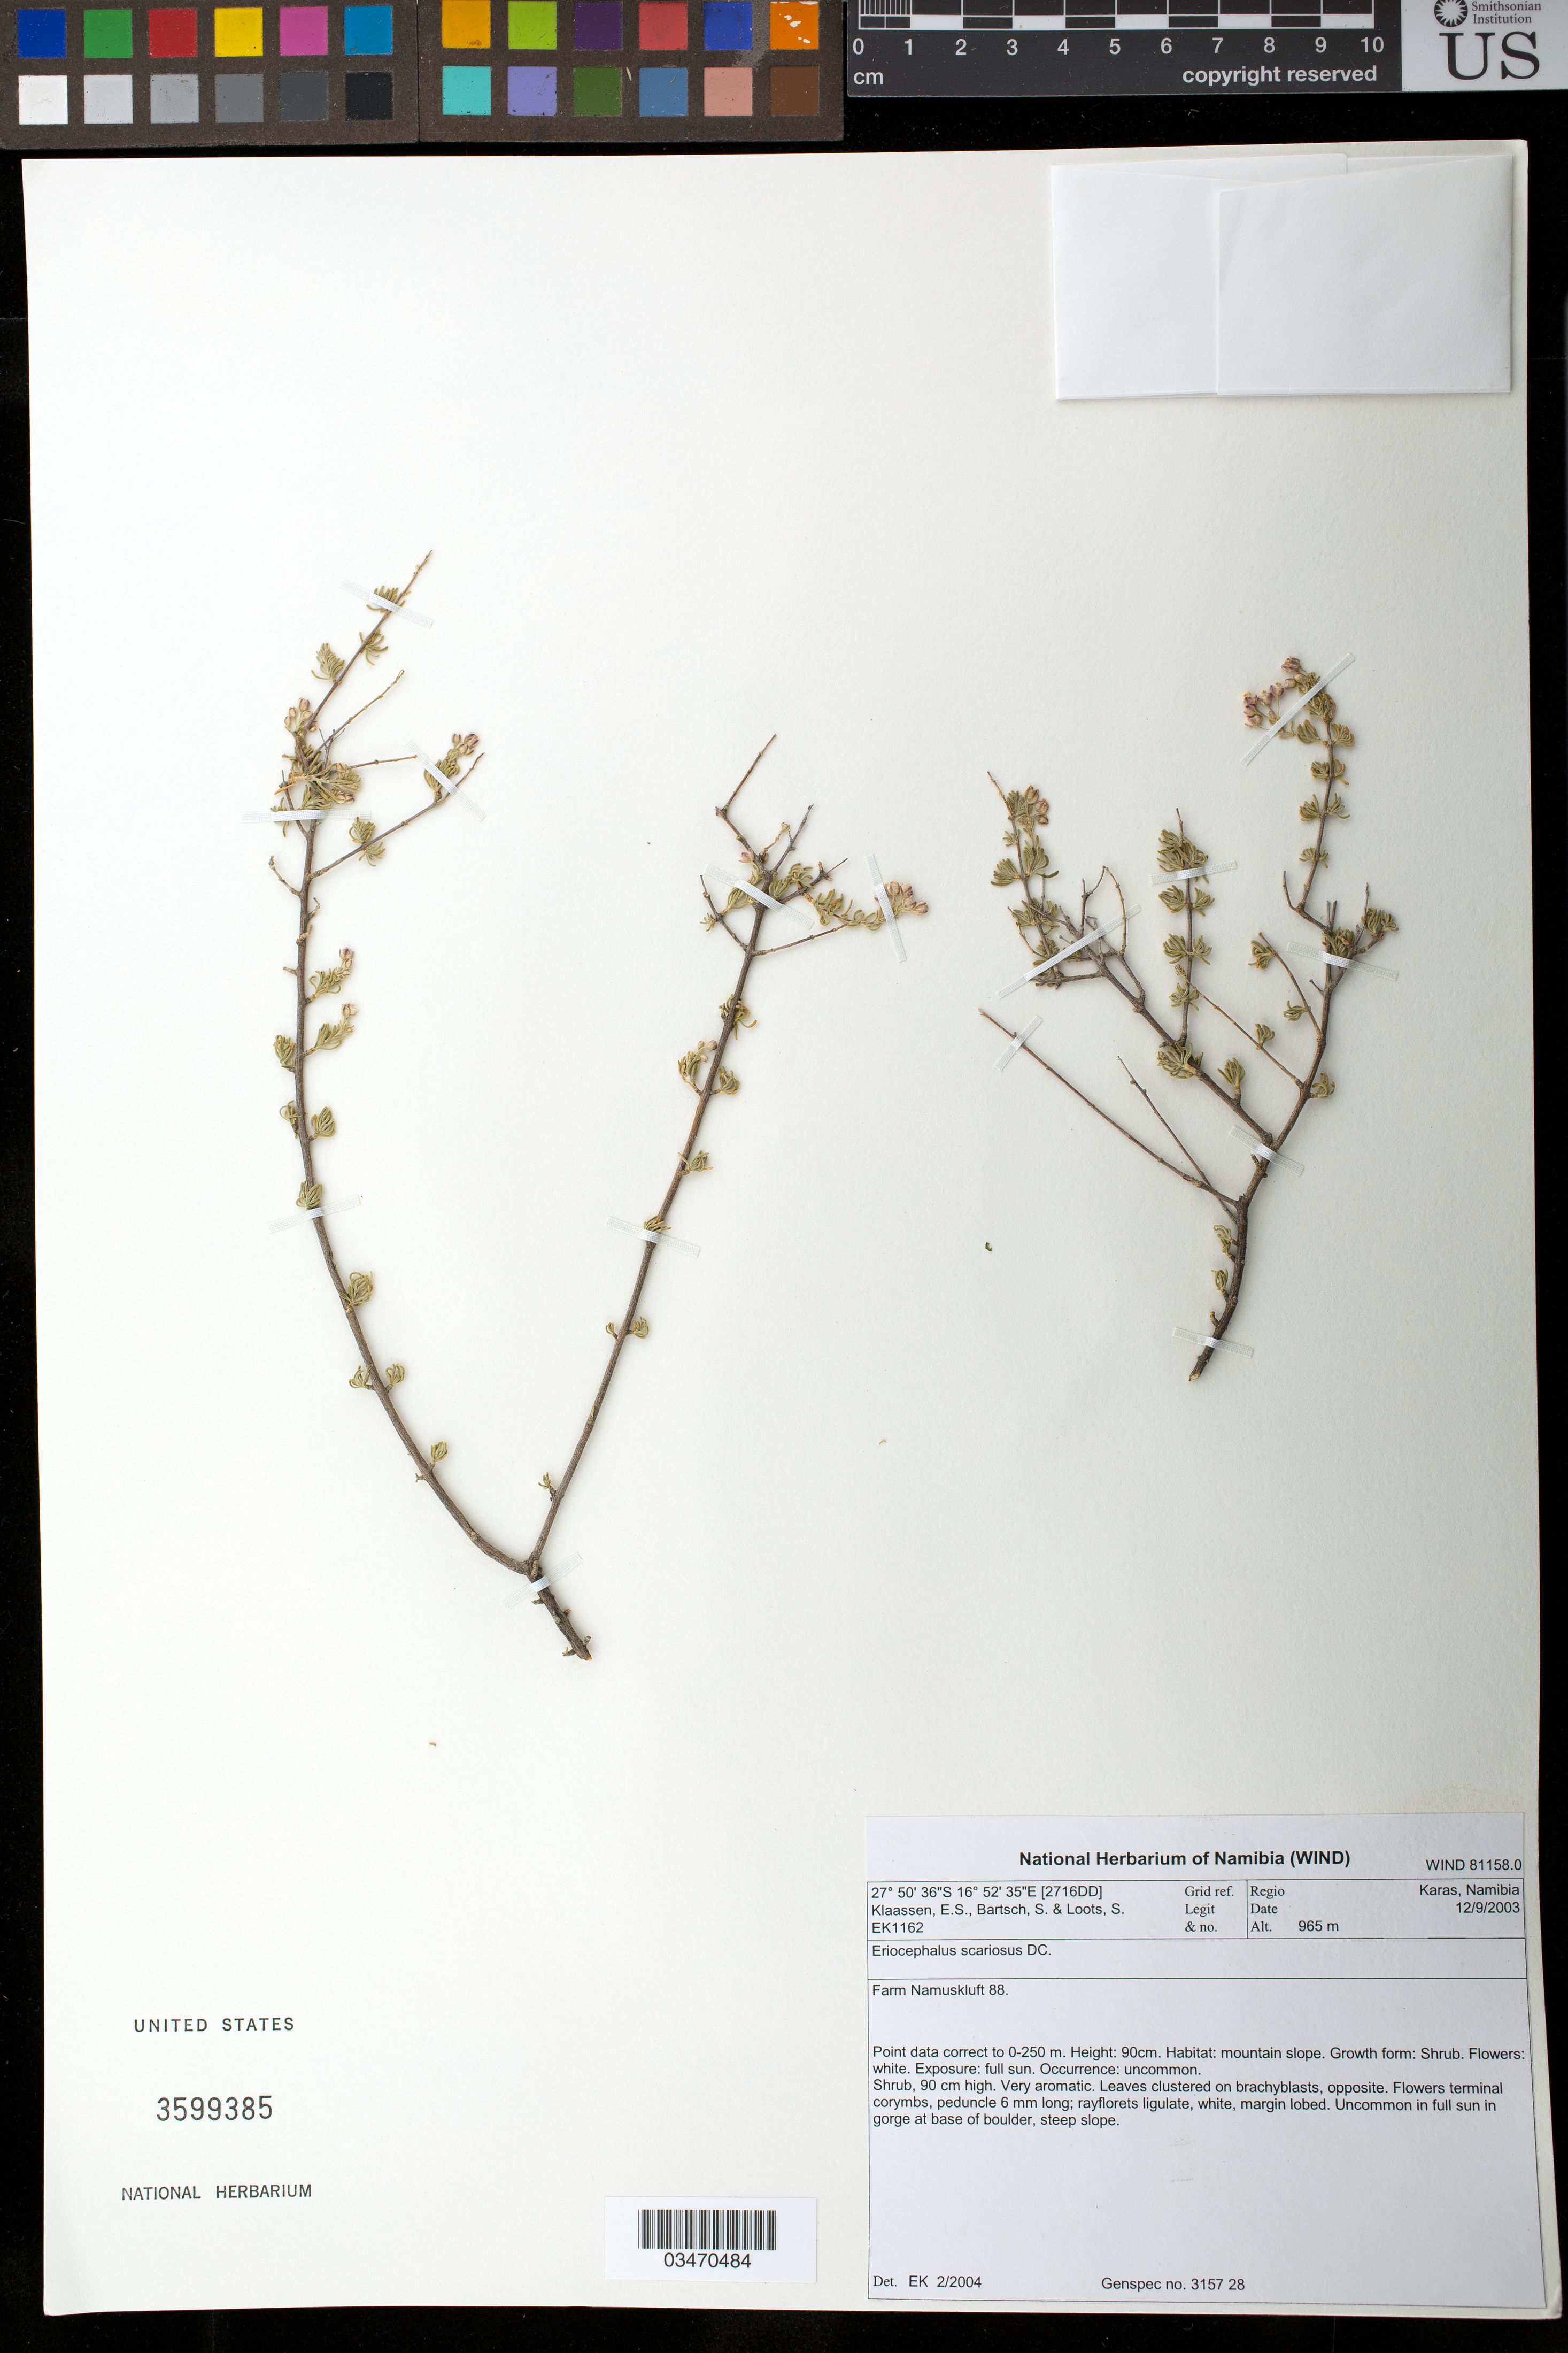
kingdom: Plantae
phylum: Tracheophyta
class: Magnoliopsida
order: Asterales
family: Asteraceae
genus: Eriocephalus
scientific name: Eriocephalus scariosus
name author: DC.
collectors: E. S. Klaassen, S. Bartsch & S. Loots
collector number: EK1162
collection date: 2003-09-12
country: Namibia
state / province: Karas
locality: [2716DD] Grid ref. Regio Karas. Farm Namuskluft 88. Asp. SW.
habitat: Uncommon in full sun in gorge at base of boulder, steep slope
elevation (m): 965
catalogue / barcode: US 3599385